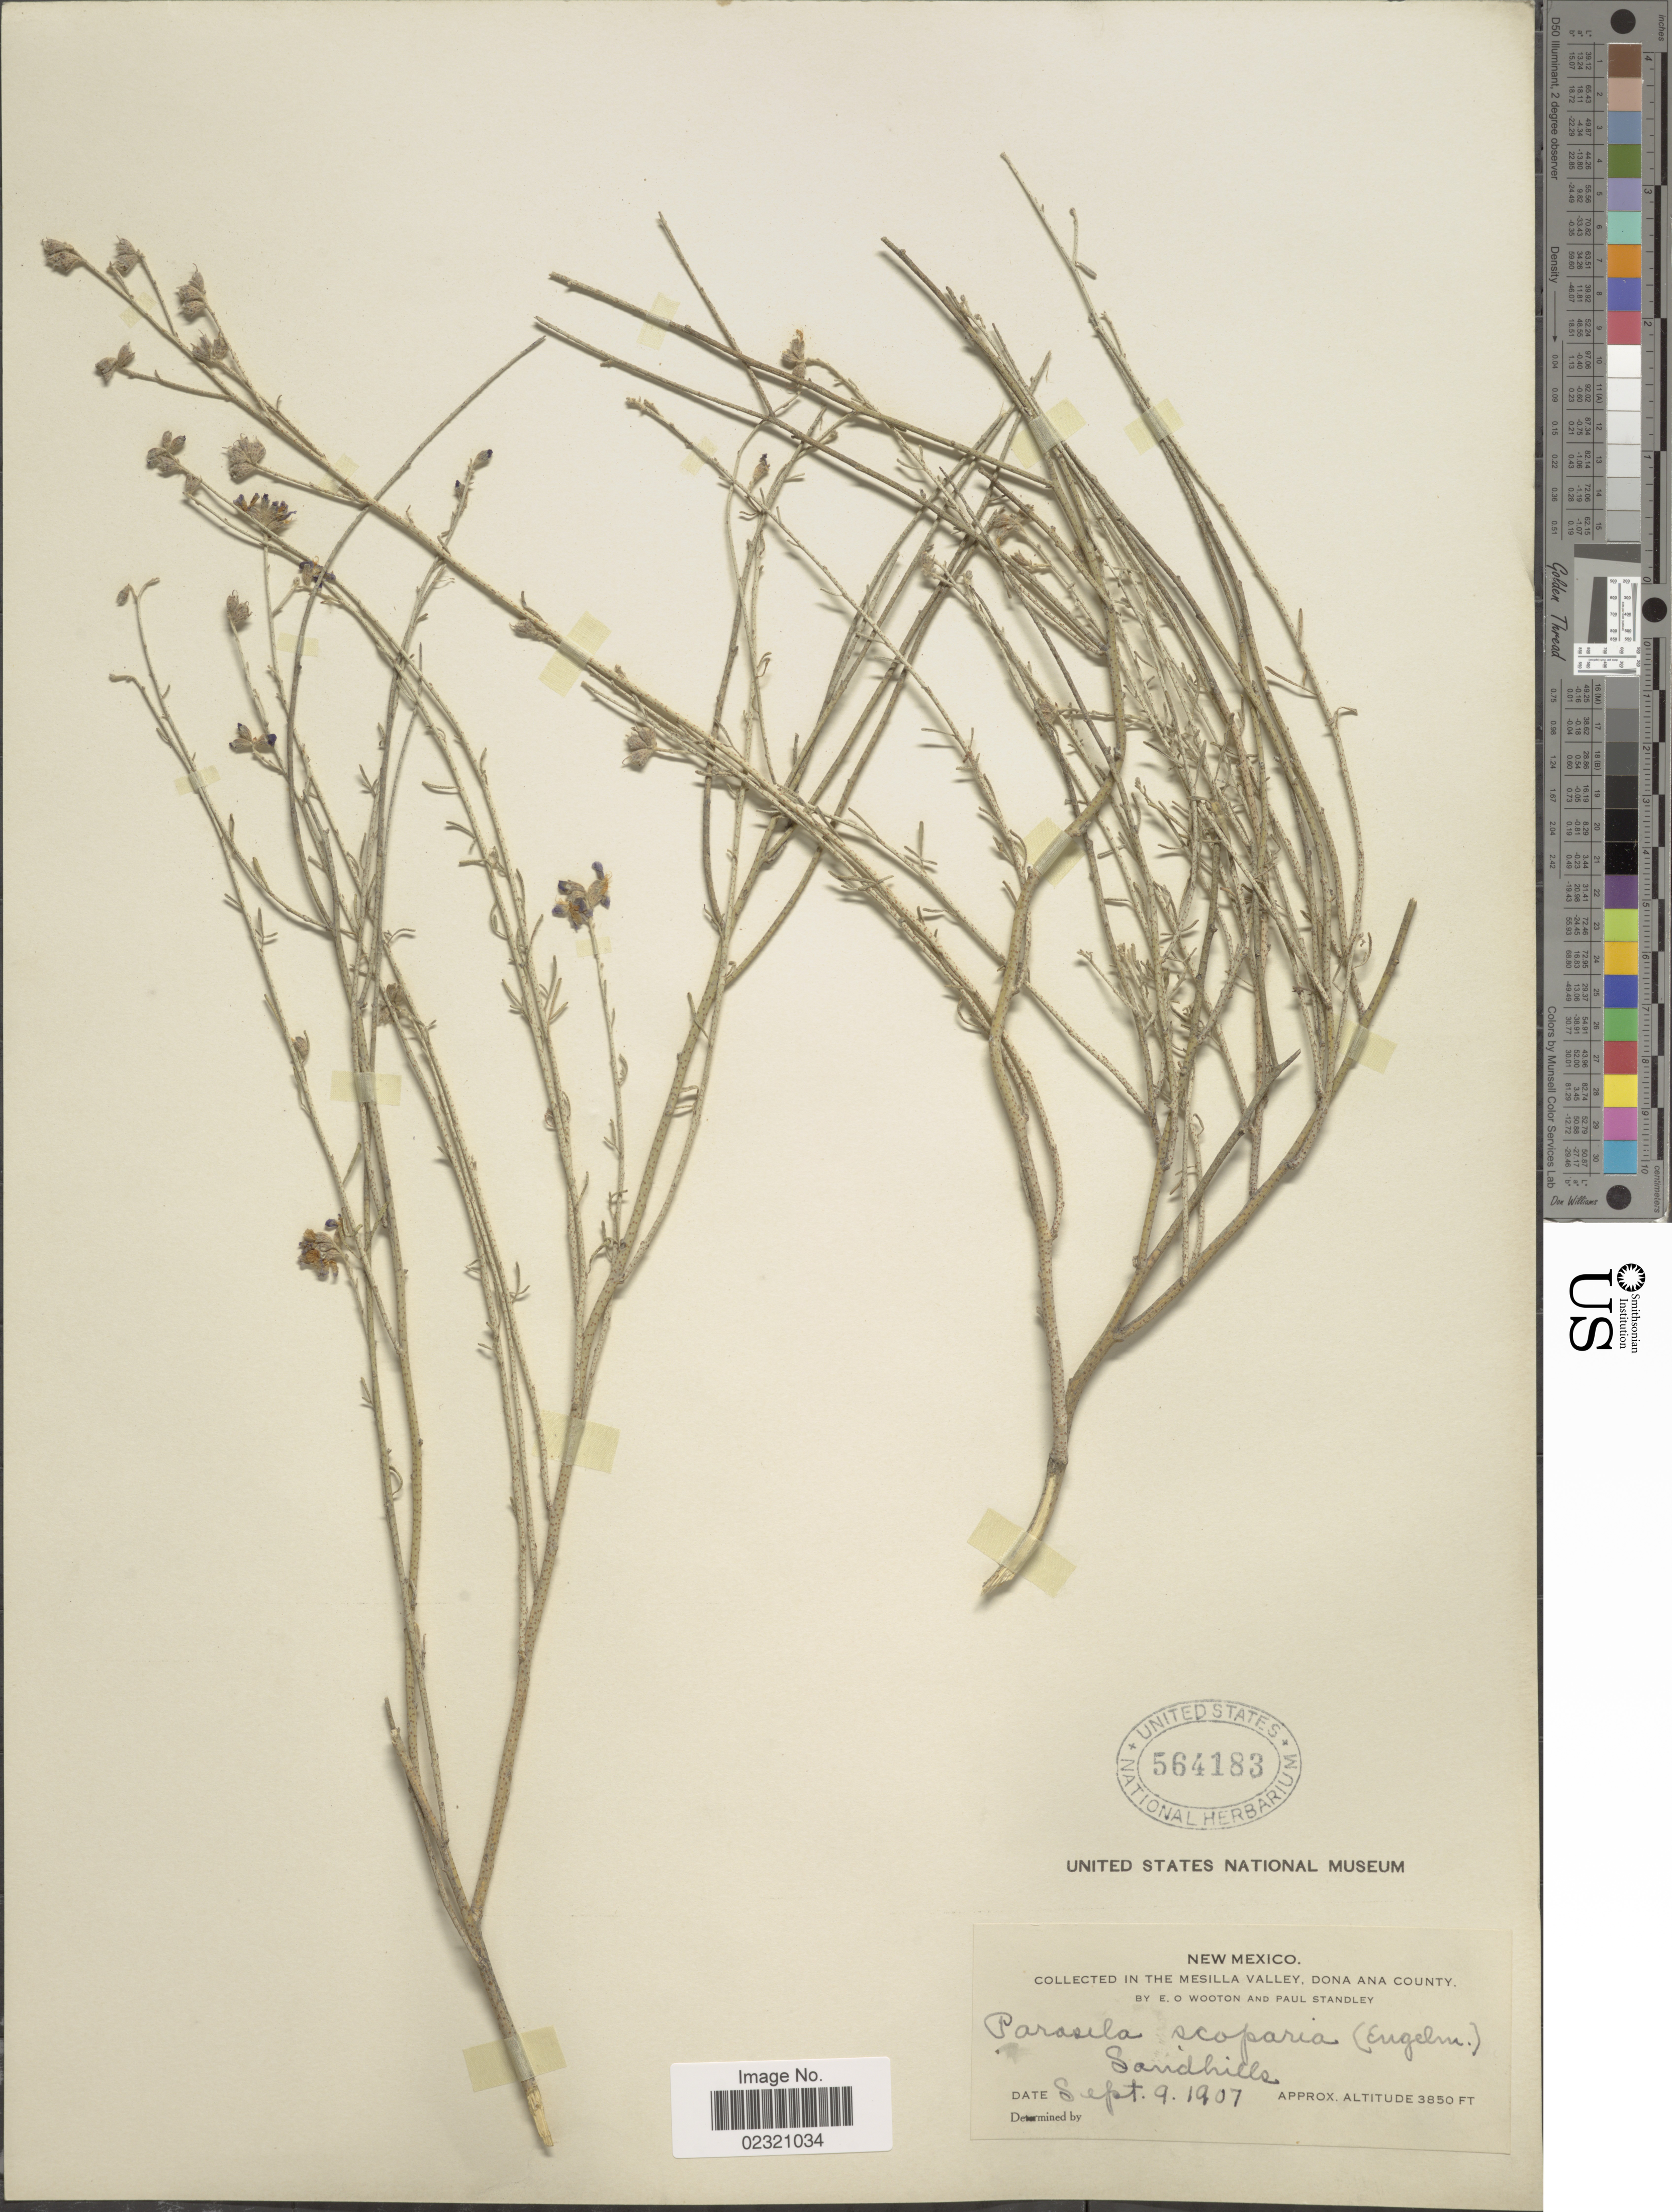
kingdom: Plantae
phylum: Tracheophyta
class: Magnoliopsida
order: Fabales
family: Fabaceae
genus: Psorothamnus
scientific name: Psorothamnus scoparius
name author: (A. Gray) Rydb.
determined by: Strong, M. T., (US), Smithsonian Institution - National Museum of Natural History (UNITED STATES)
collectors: E. O. Wooton & P. C. Standley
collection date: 1907-09-09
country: United States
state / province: New Mexico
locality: Mesilla Valley, Dona Ana County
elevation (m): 1173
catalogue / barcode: US 564183